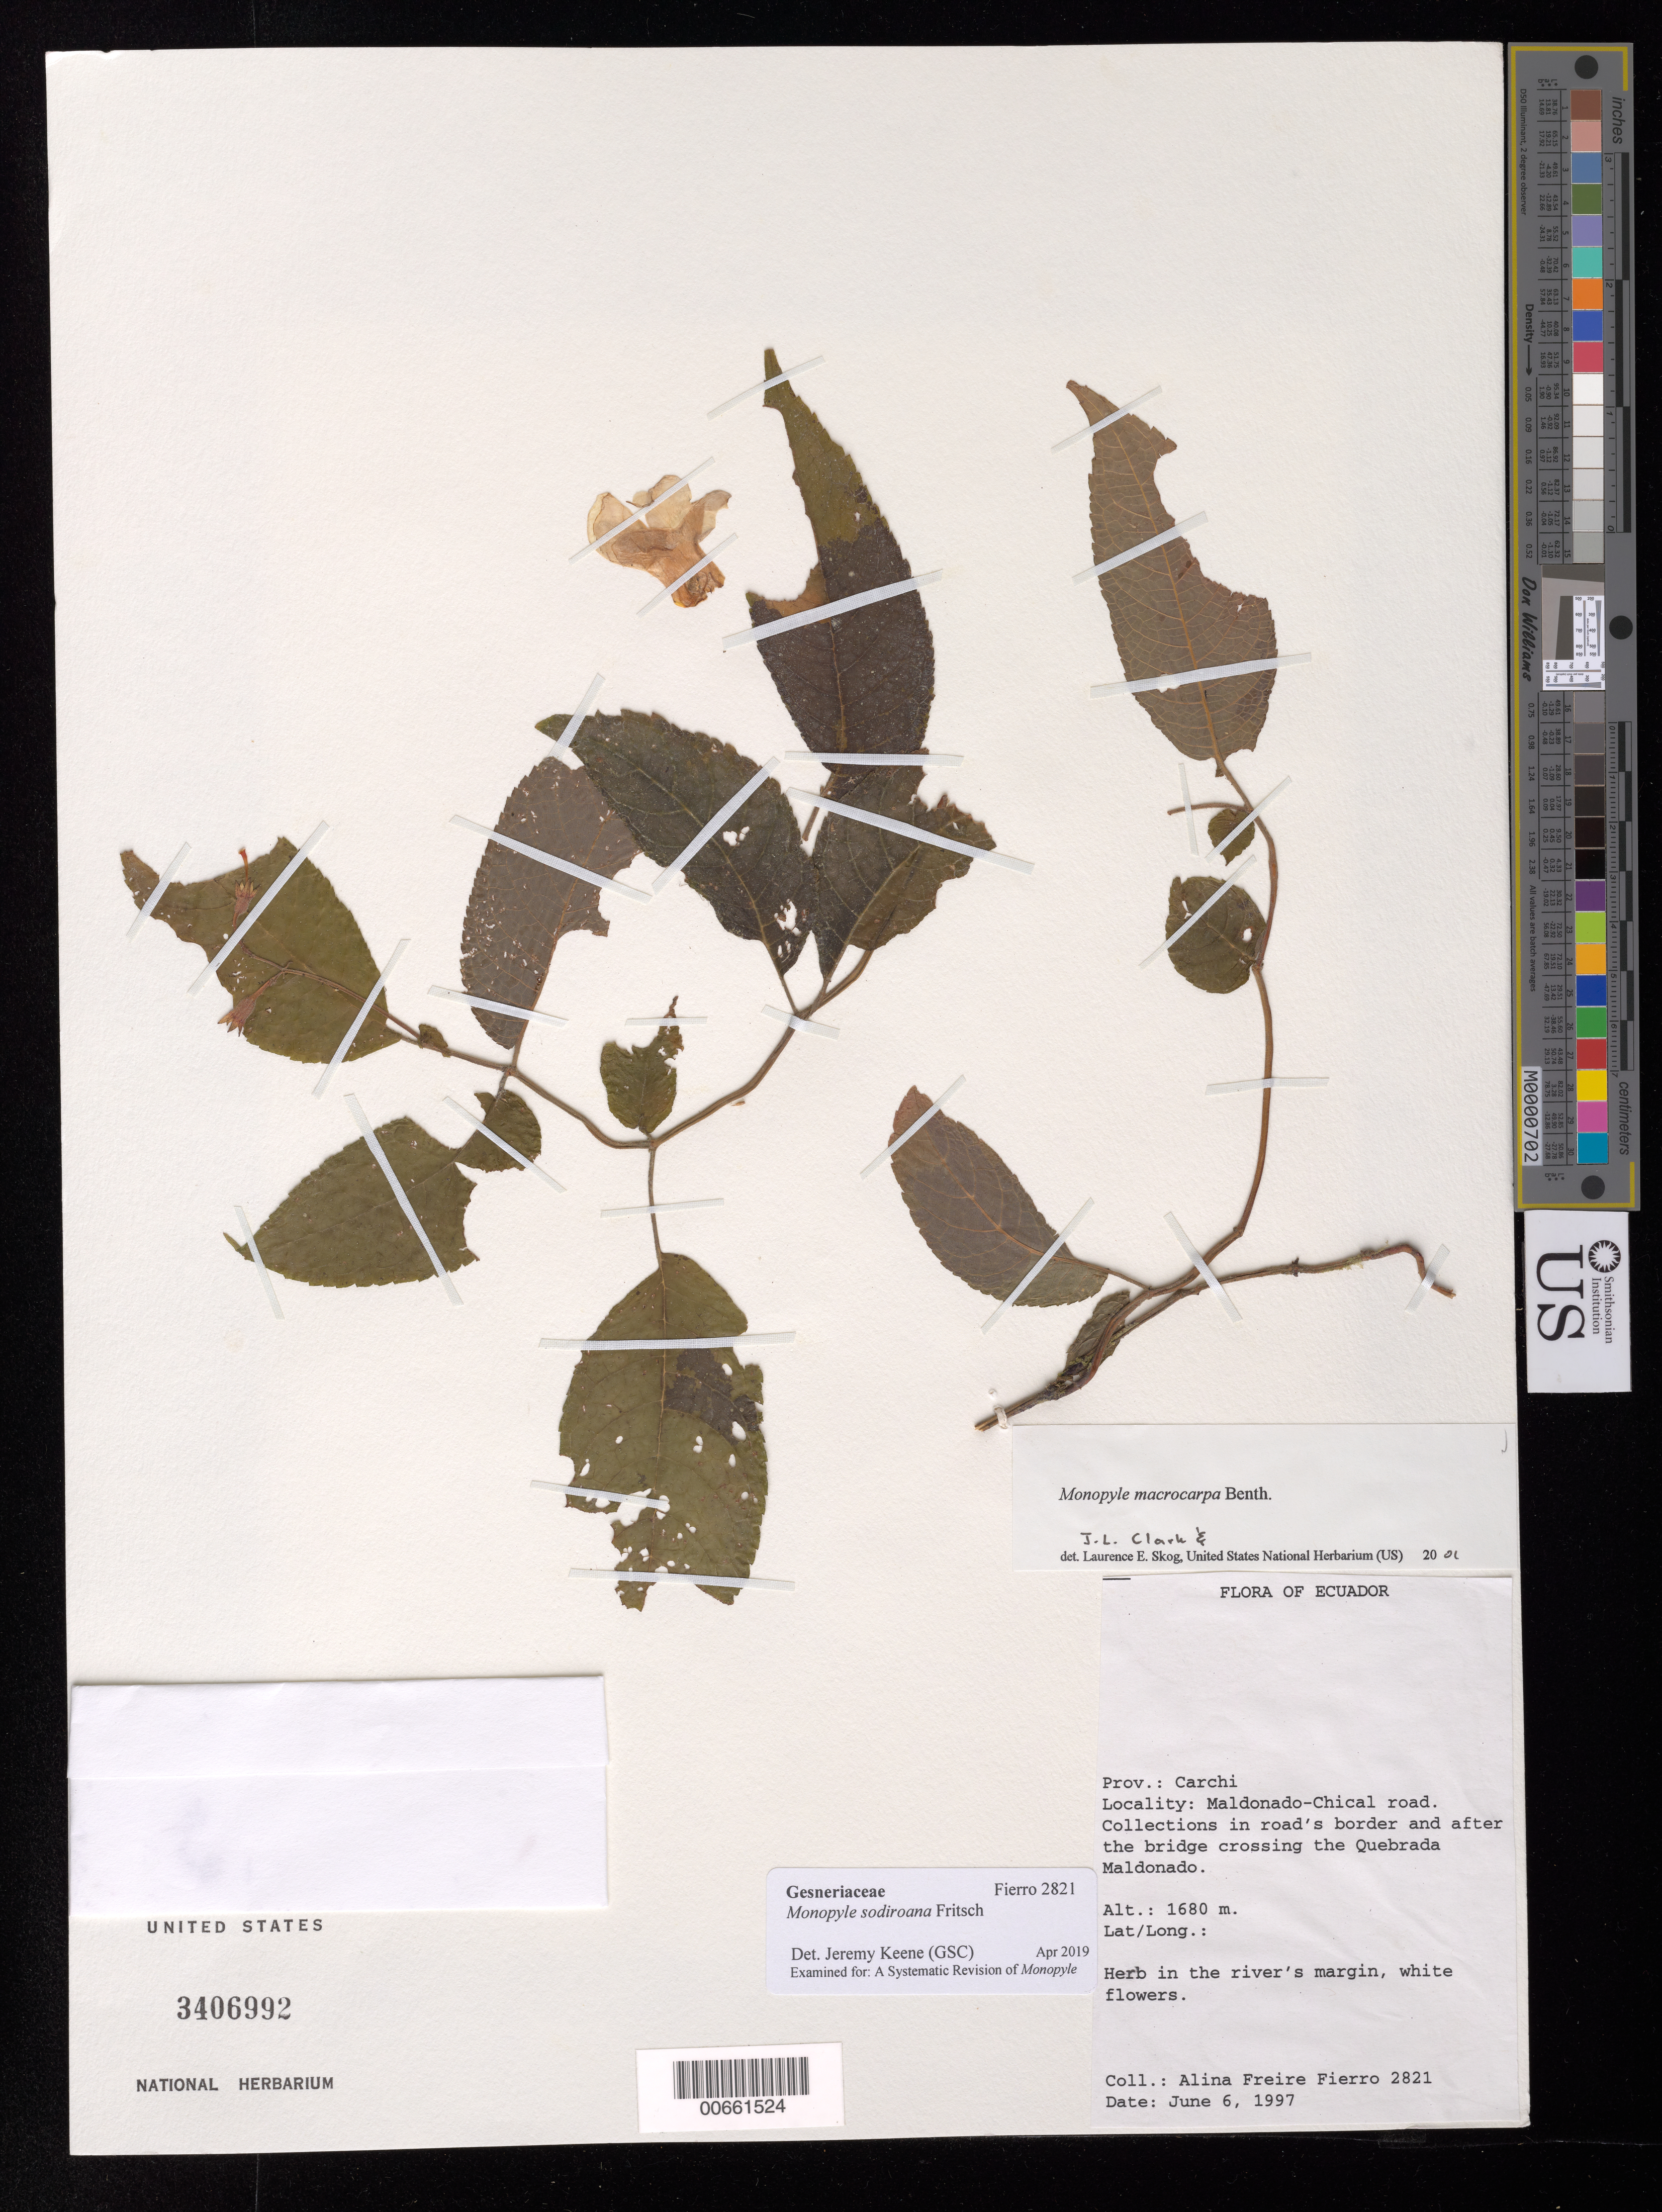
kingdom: Plantae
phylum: Tracheophyta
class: Magnoliopsida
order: Lamiales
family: Gesneriaceae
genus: Monopyle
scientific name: Monopyle sodiroana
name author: Fritsch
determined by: Keene, J.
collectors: A. Freire-Fierro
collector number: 2821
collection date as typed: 06 Jun 1997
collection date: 1997-06-06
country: Ecuador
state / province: Carchi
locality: Maldonado-Chical road, collections in road's border and after the bridge crossing the Quebrada Maldonado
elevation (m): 1680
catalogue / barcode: US 3406992